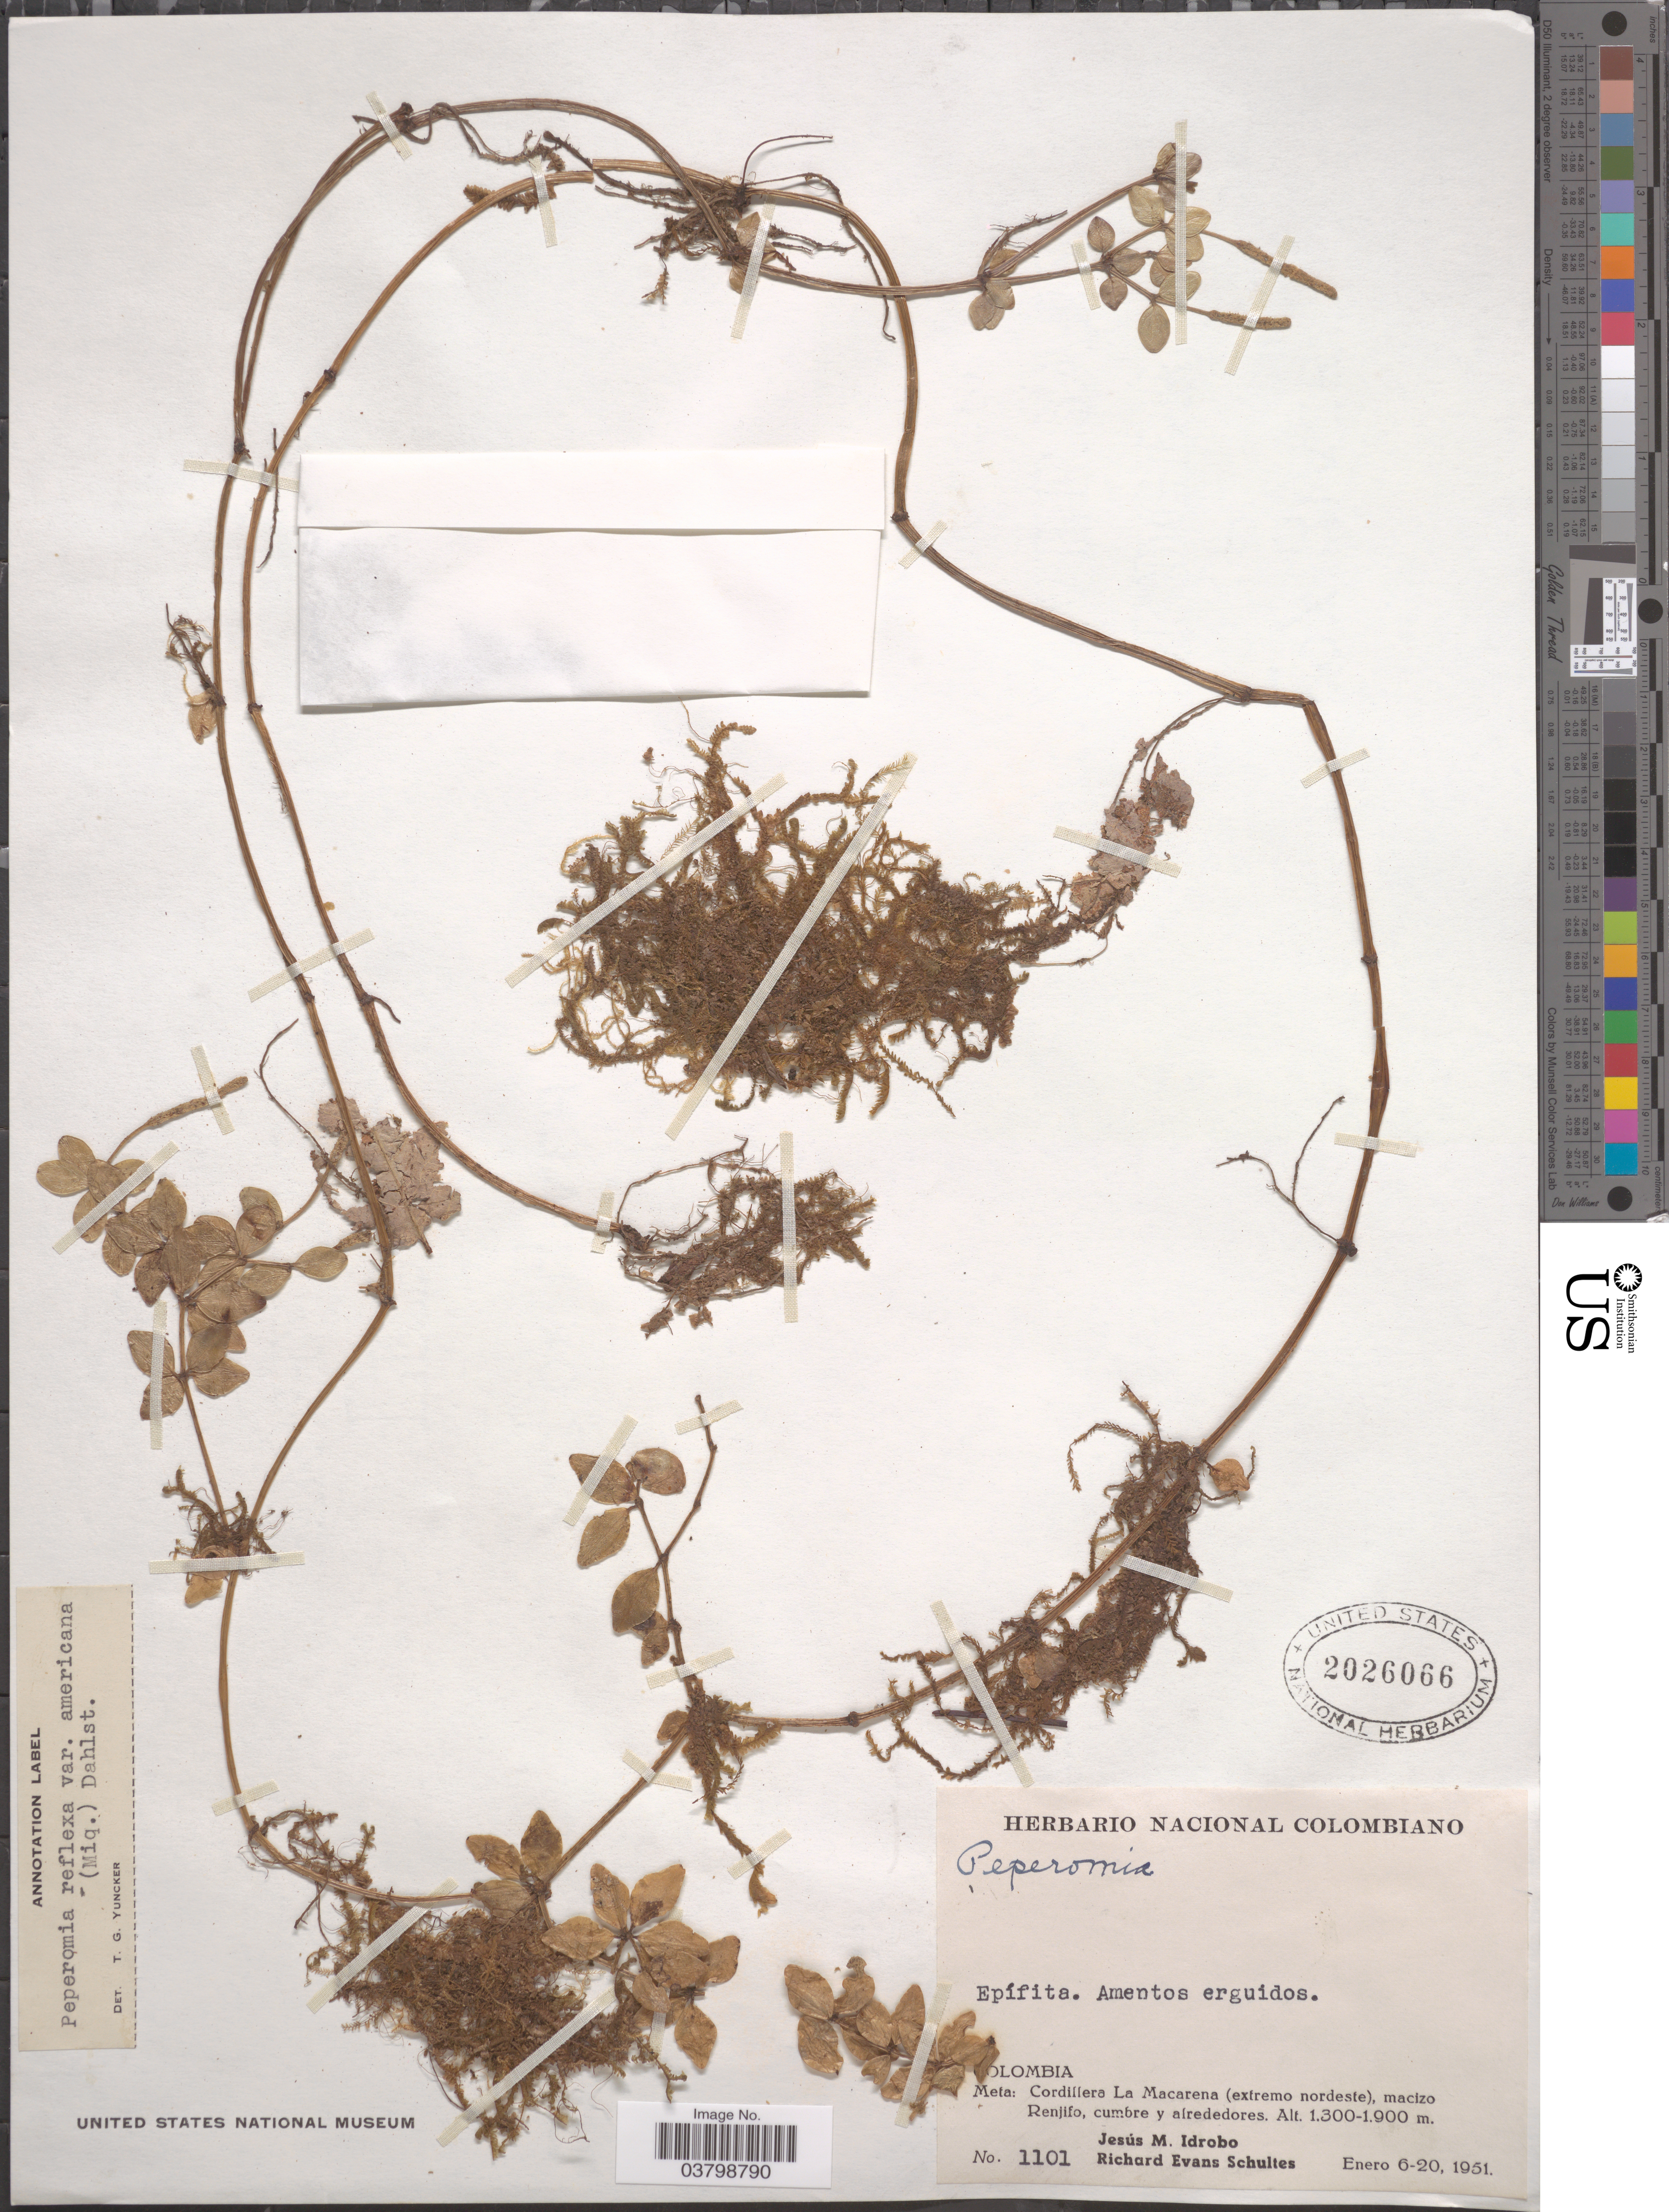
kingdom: Plantae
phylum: Tracheophyta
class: Magnoliopsida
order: Piperales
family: Piperaceae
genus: Peperomia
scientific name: Peperomia tetraphylla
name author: (G. Forst.) Hook. & Arn.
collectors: J. M. Idrobo & R. E. Schultes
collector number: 1101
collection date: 1951-01-06/1951-01-20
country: Colombia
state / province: Meta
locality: Cordillera La Macarena (extremo nordeste), macizo Renjifo.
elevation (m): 1300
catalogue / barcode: US 2026066